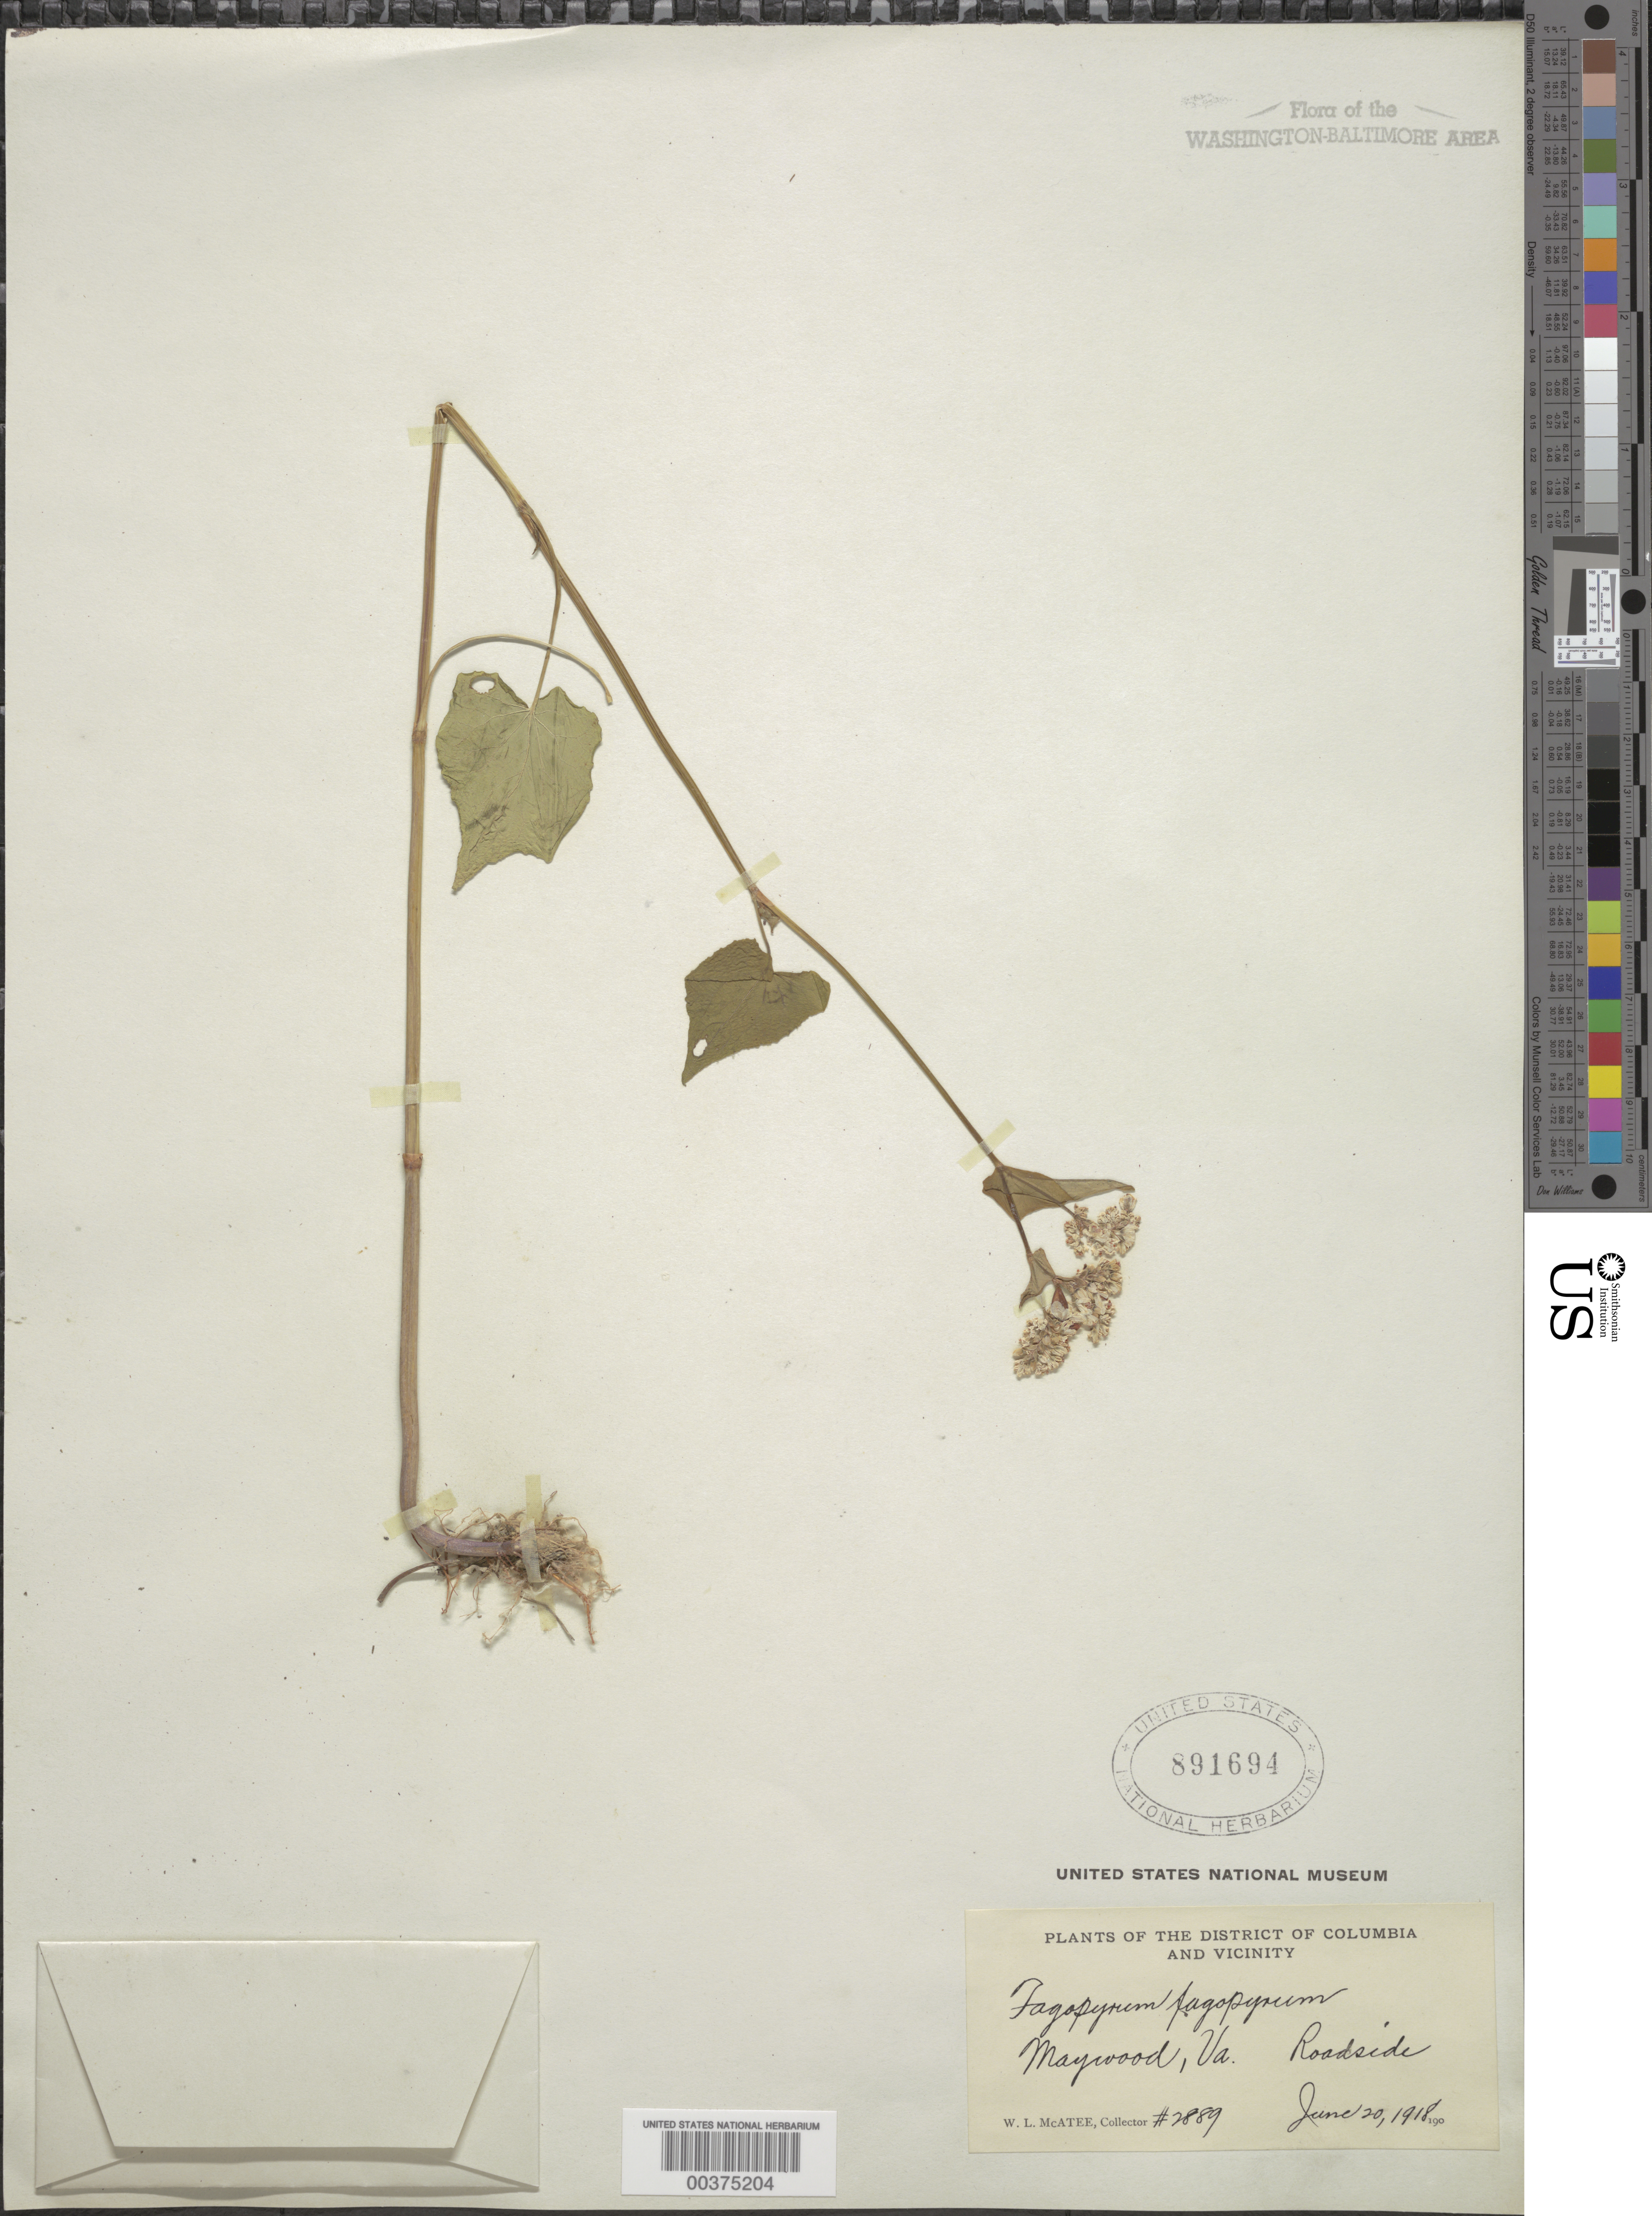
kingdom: Plantae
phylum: Tracheophyta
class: Magnoliopsida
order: Caryophyllales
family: Polygonaceae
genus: Fagopyrum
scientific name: Fagopyrum esculentum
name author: Moench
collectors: W. McAtee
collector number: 2889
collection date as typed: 20 Jun 1918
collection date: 1918-06-20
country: United States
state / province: Virginia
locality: Maywood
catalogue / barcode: US 891694